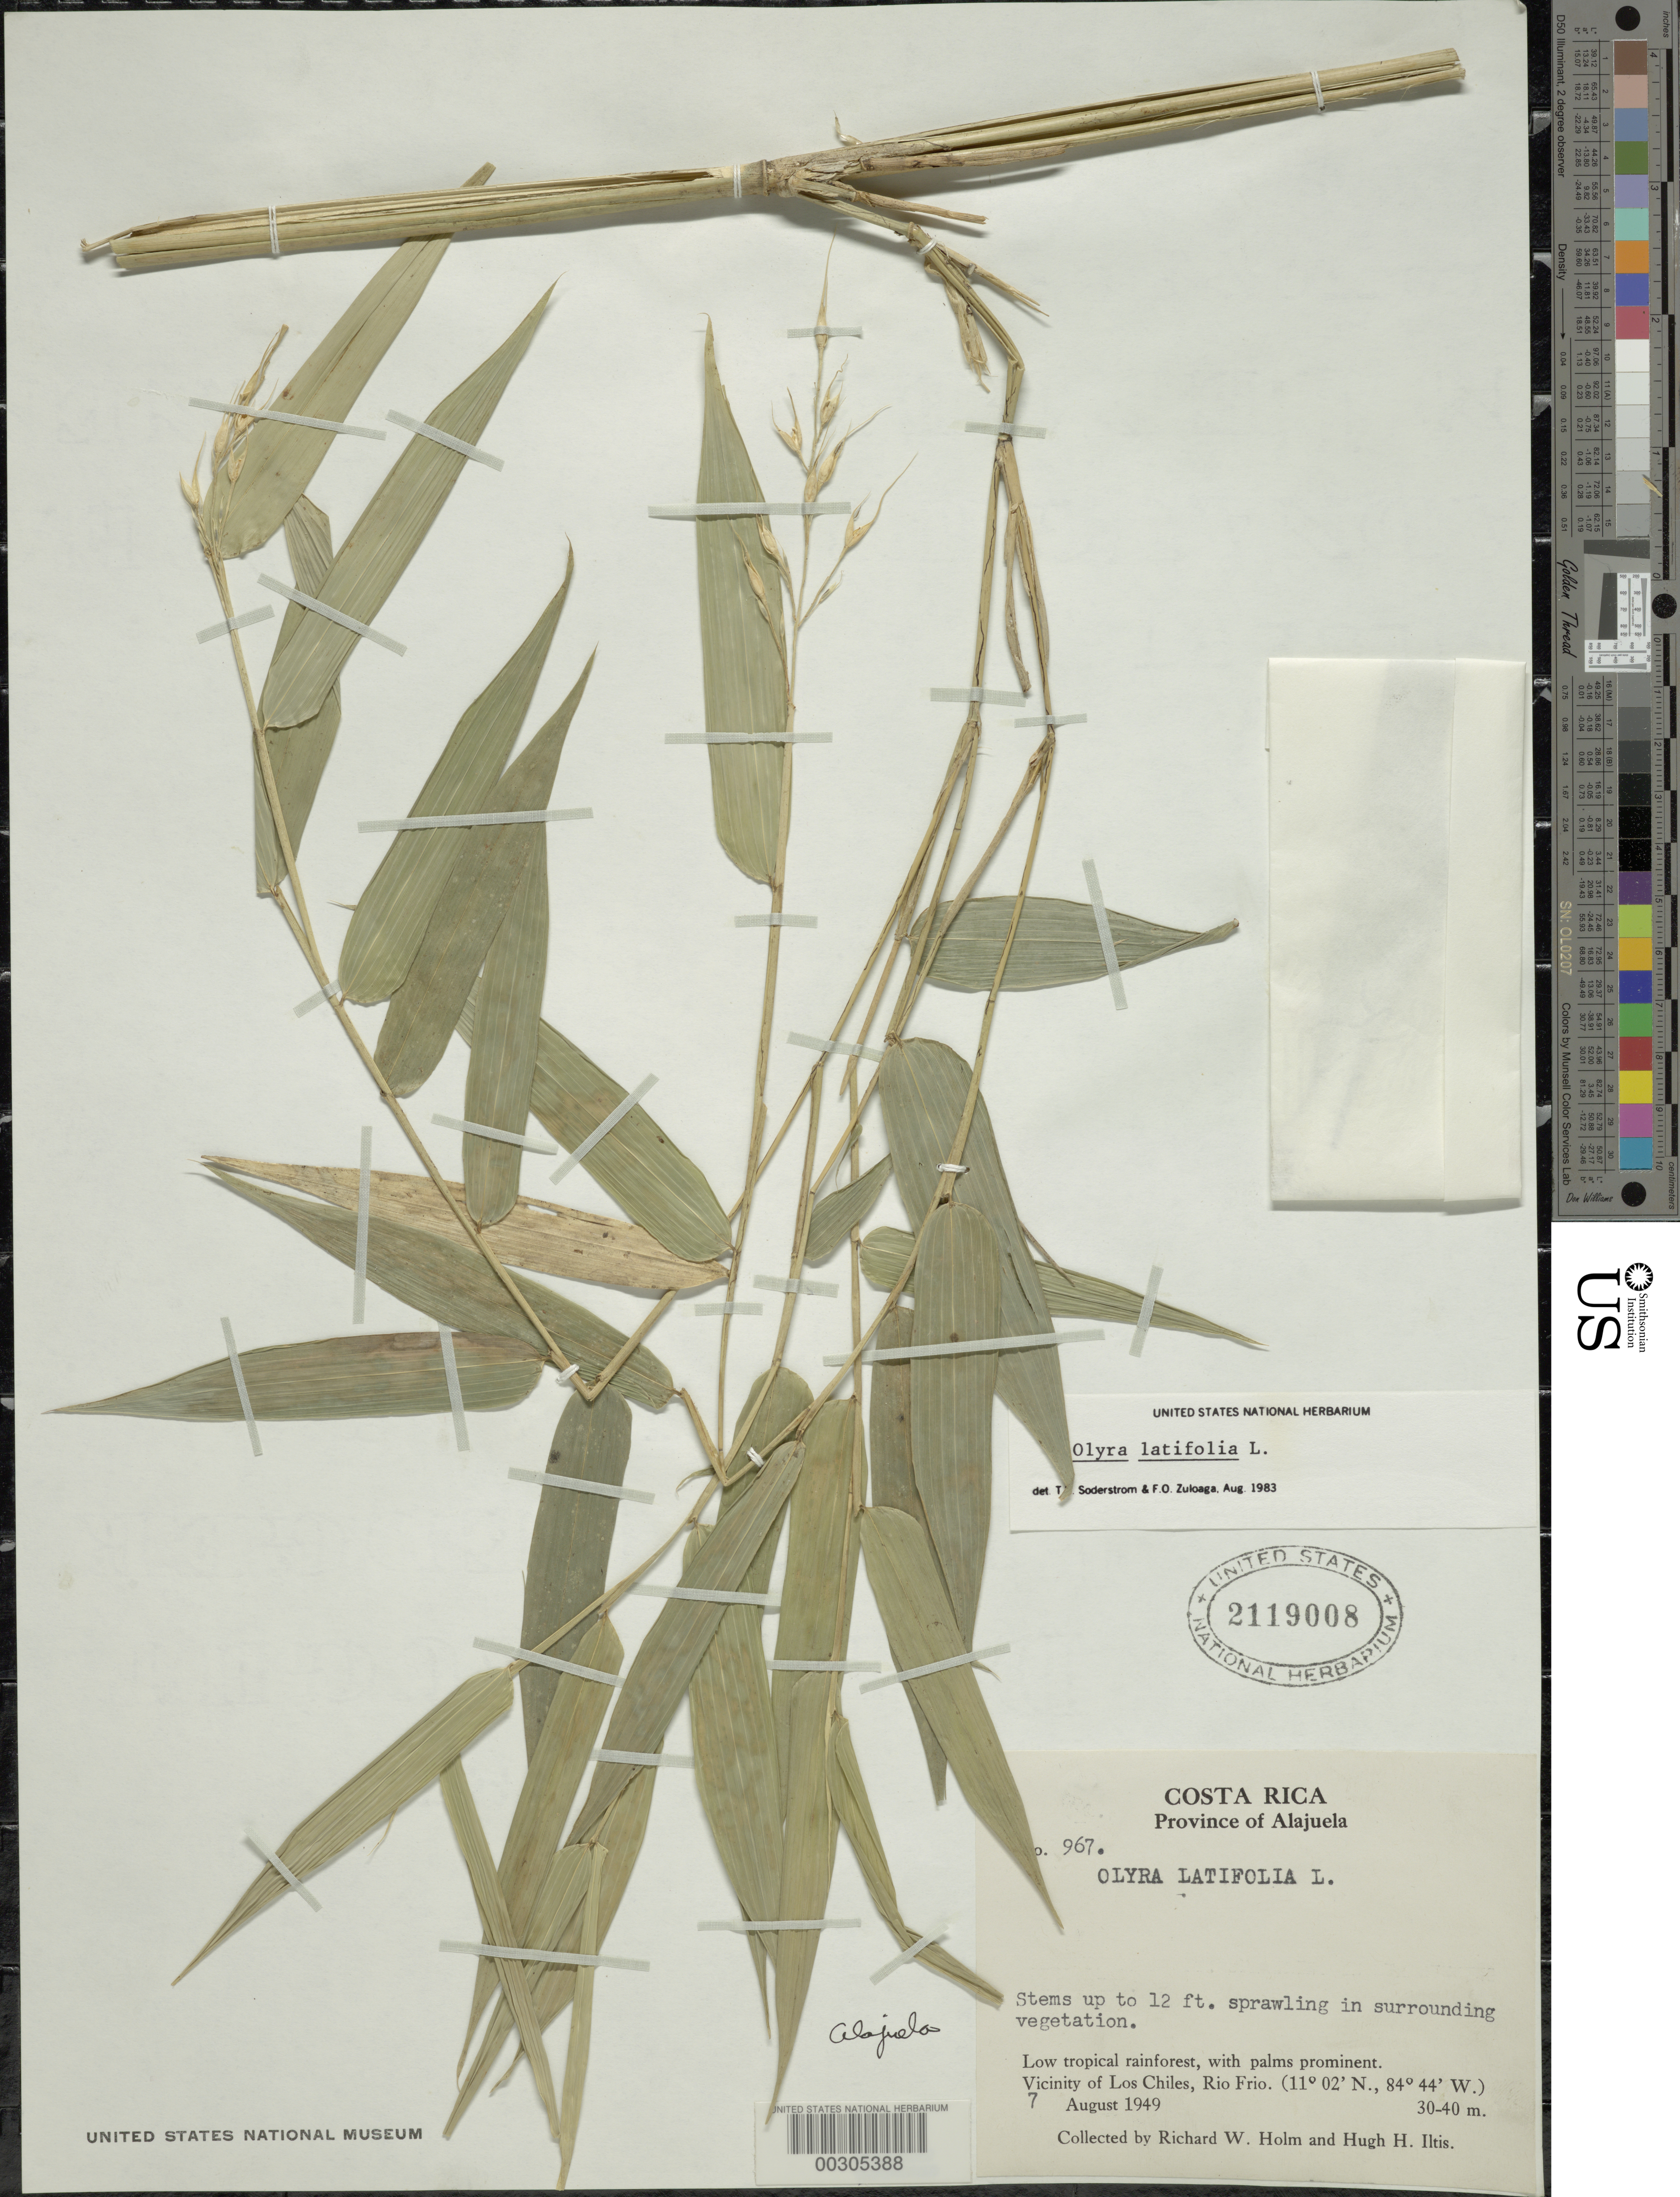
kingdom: Plantae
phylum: Tracheophyta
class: Liliopsida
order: Poales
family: Poaceae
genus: Olyra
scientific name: Olyra latifolia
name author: L.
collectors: R. W. Holm & H. H. Iltis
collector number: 967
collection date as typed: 07 Aug 1949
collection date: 1949-08-07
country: Costa Rica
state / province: Alajuela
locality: Los Chiles, Rio Frio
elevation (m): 30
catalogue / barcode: US 2119008